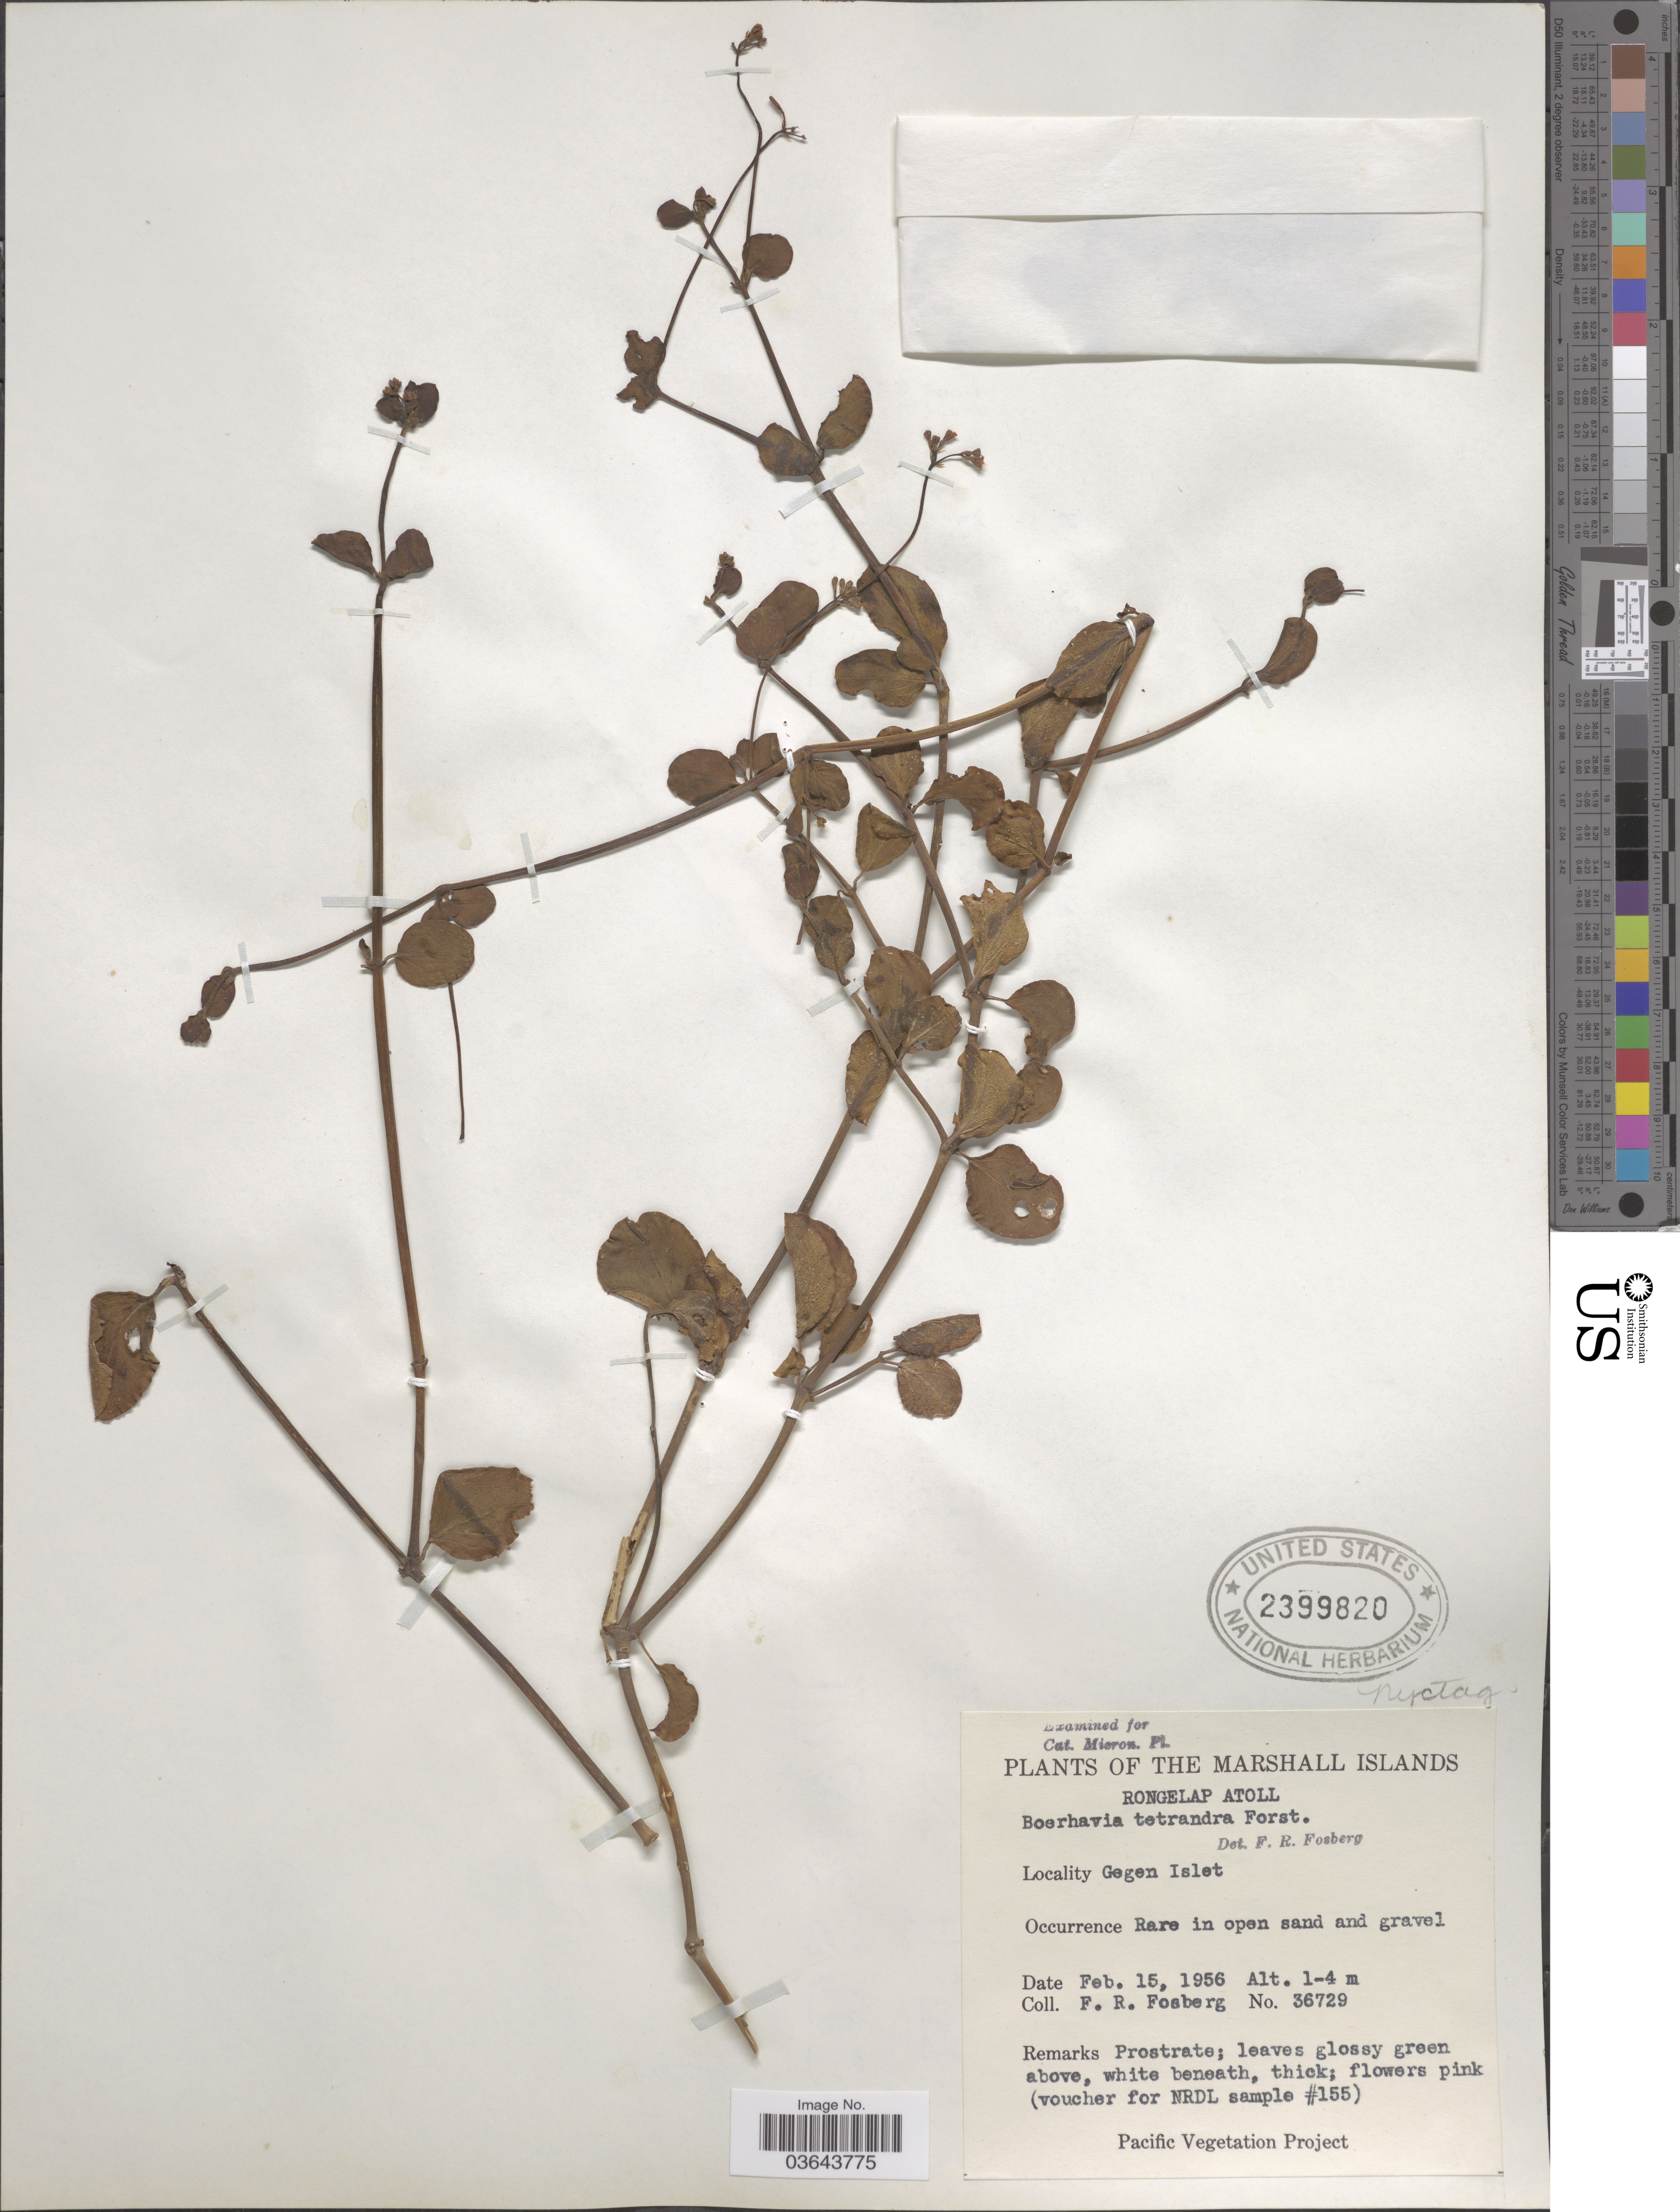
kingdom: Plantae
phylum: Tracheophyta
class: Magnoliopsida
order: Caryophyllales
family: Nyctaginaceae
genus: Boerhavia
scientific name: Boerhavia tetrandra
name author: G. Forst.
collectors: F. R. Fosberg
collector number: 36729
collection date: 1956-02-15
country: Marshall Islands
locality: Rongelap Atoll. Gegen Islet.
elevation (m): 1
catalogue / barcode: US 2399820